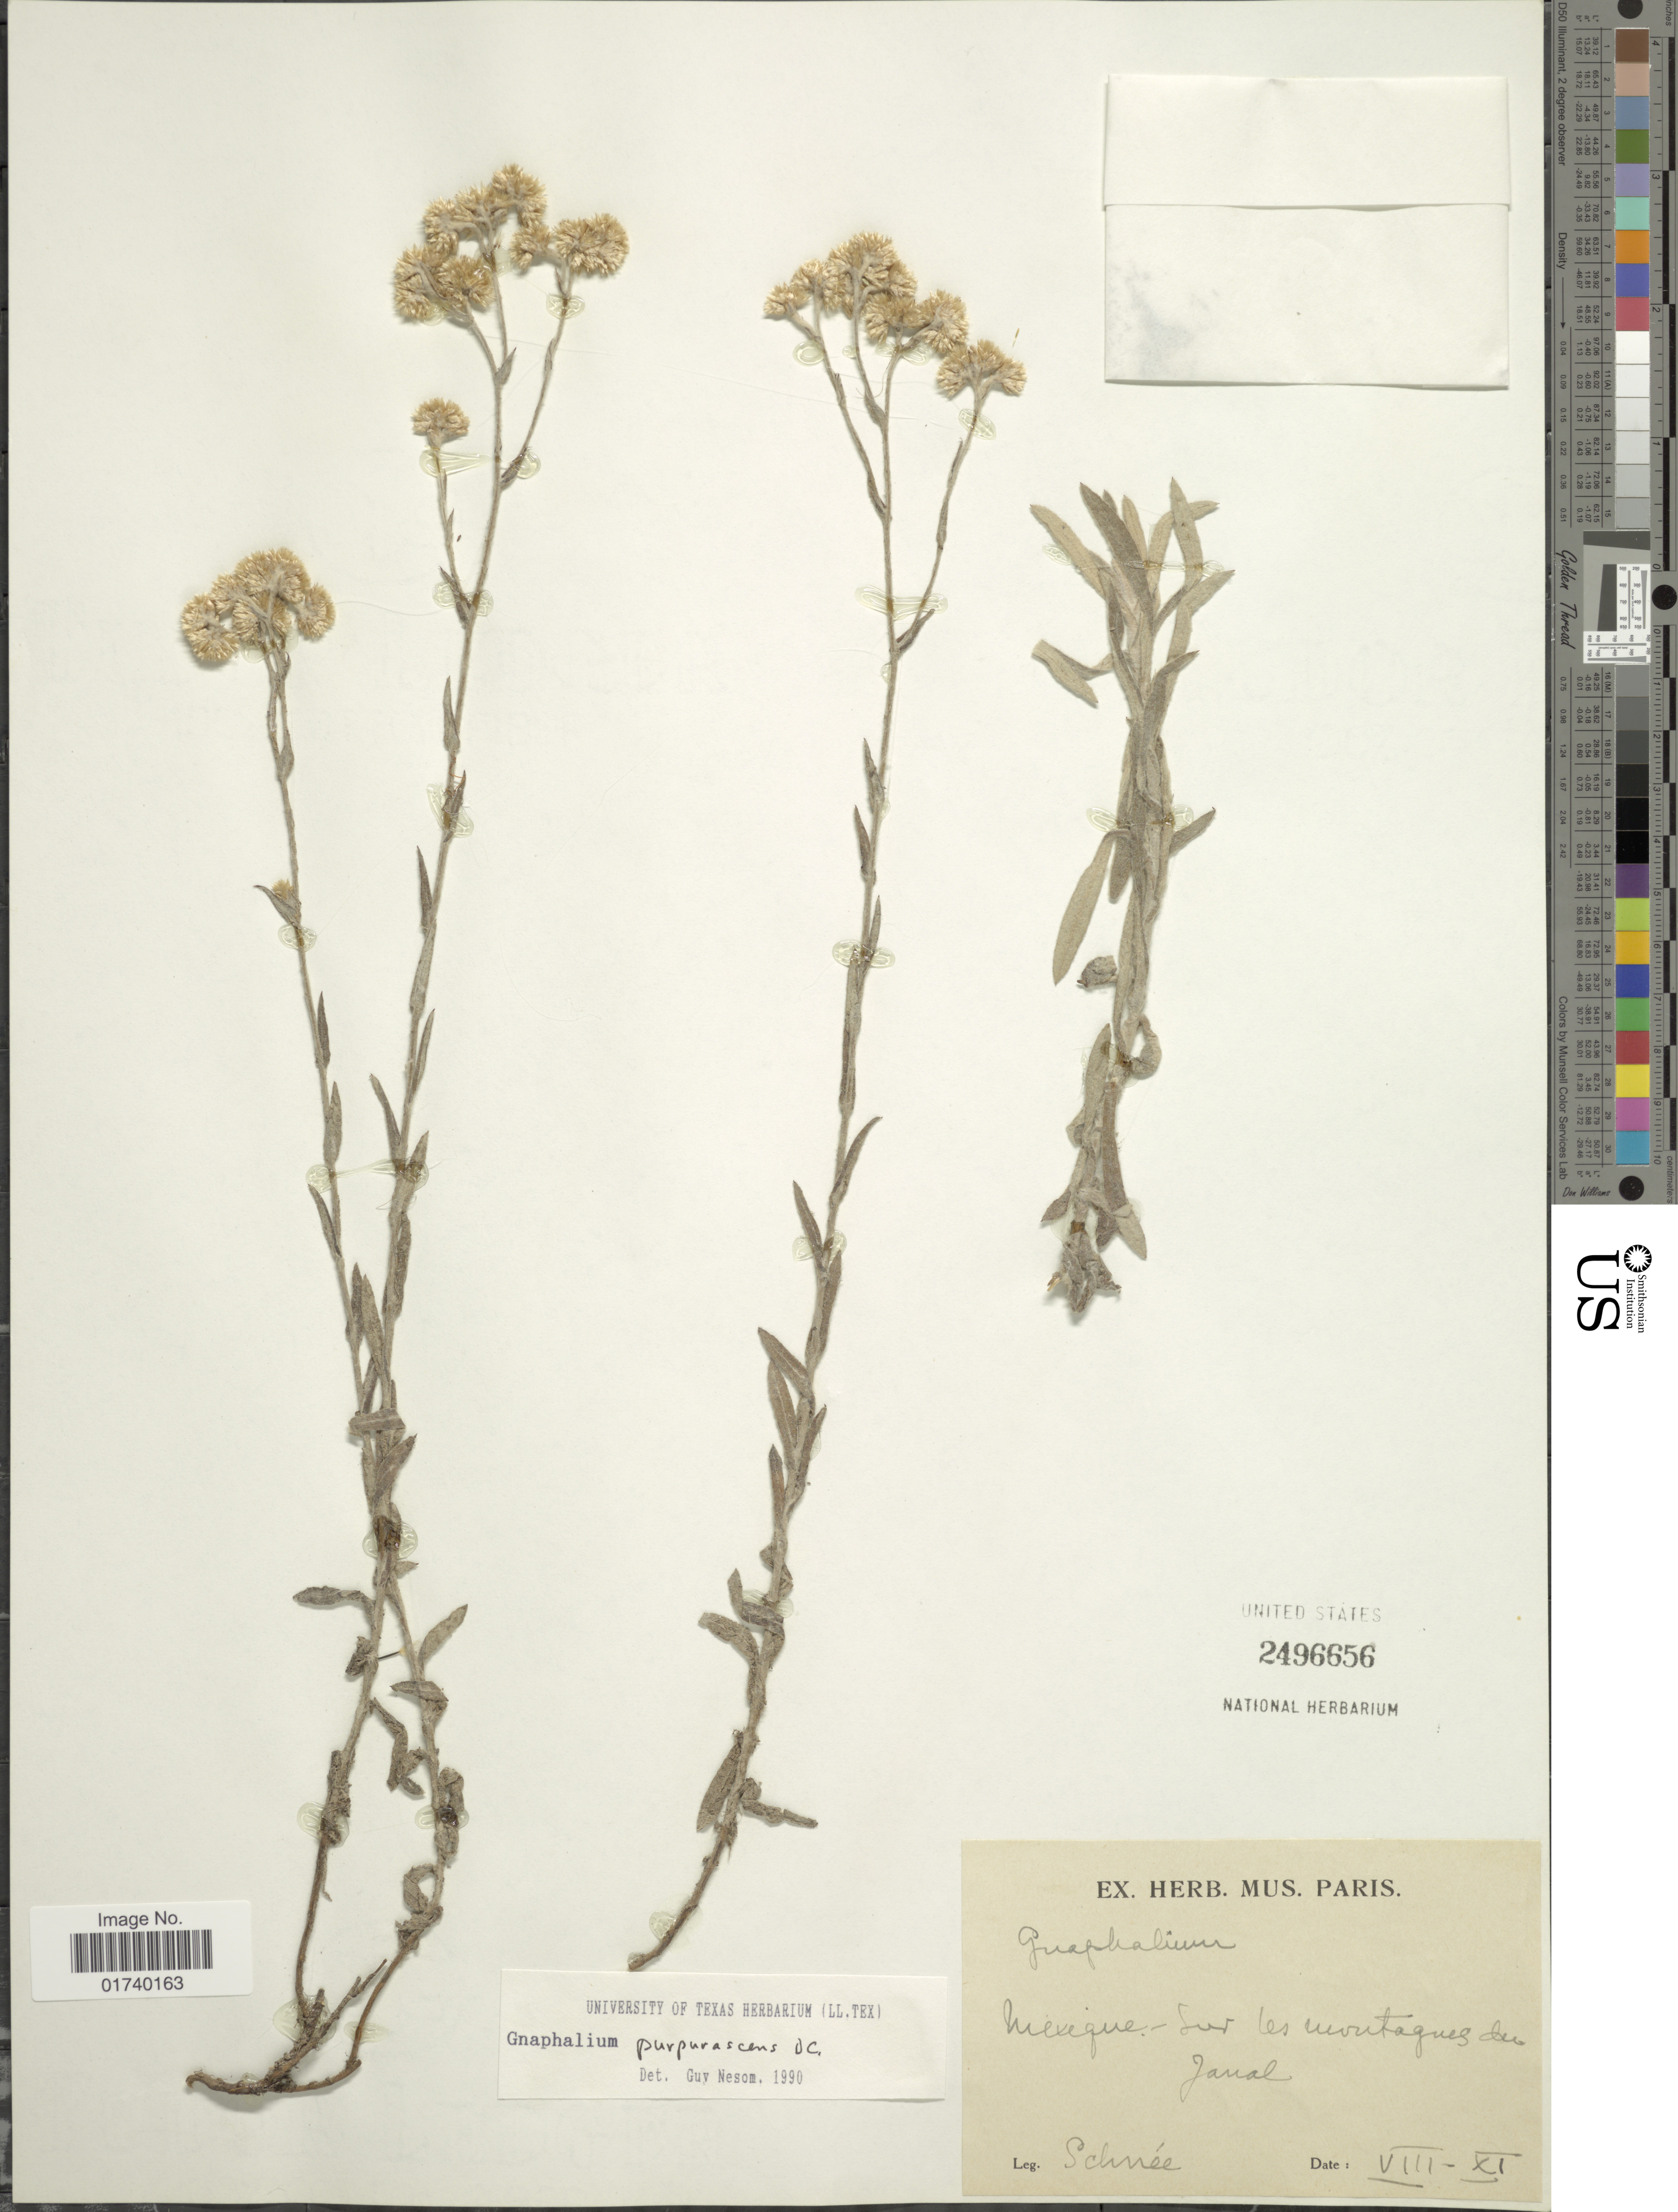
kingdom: Plantae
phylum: Tracheophyta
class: Magnoliopsida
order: Asterales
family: Asteraceae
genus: Pseudognaphalium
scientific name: Pseudognaphalium purpurascens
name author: (DC.) Anderb.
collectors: -- Schnée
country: Mexico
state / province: México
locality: Sur les montagnes du Janal. [interpreted]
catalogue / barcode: US 2496656